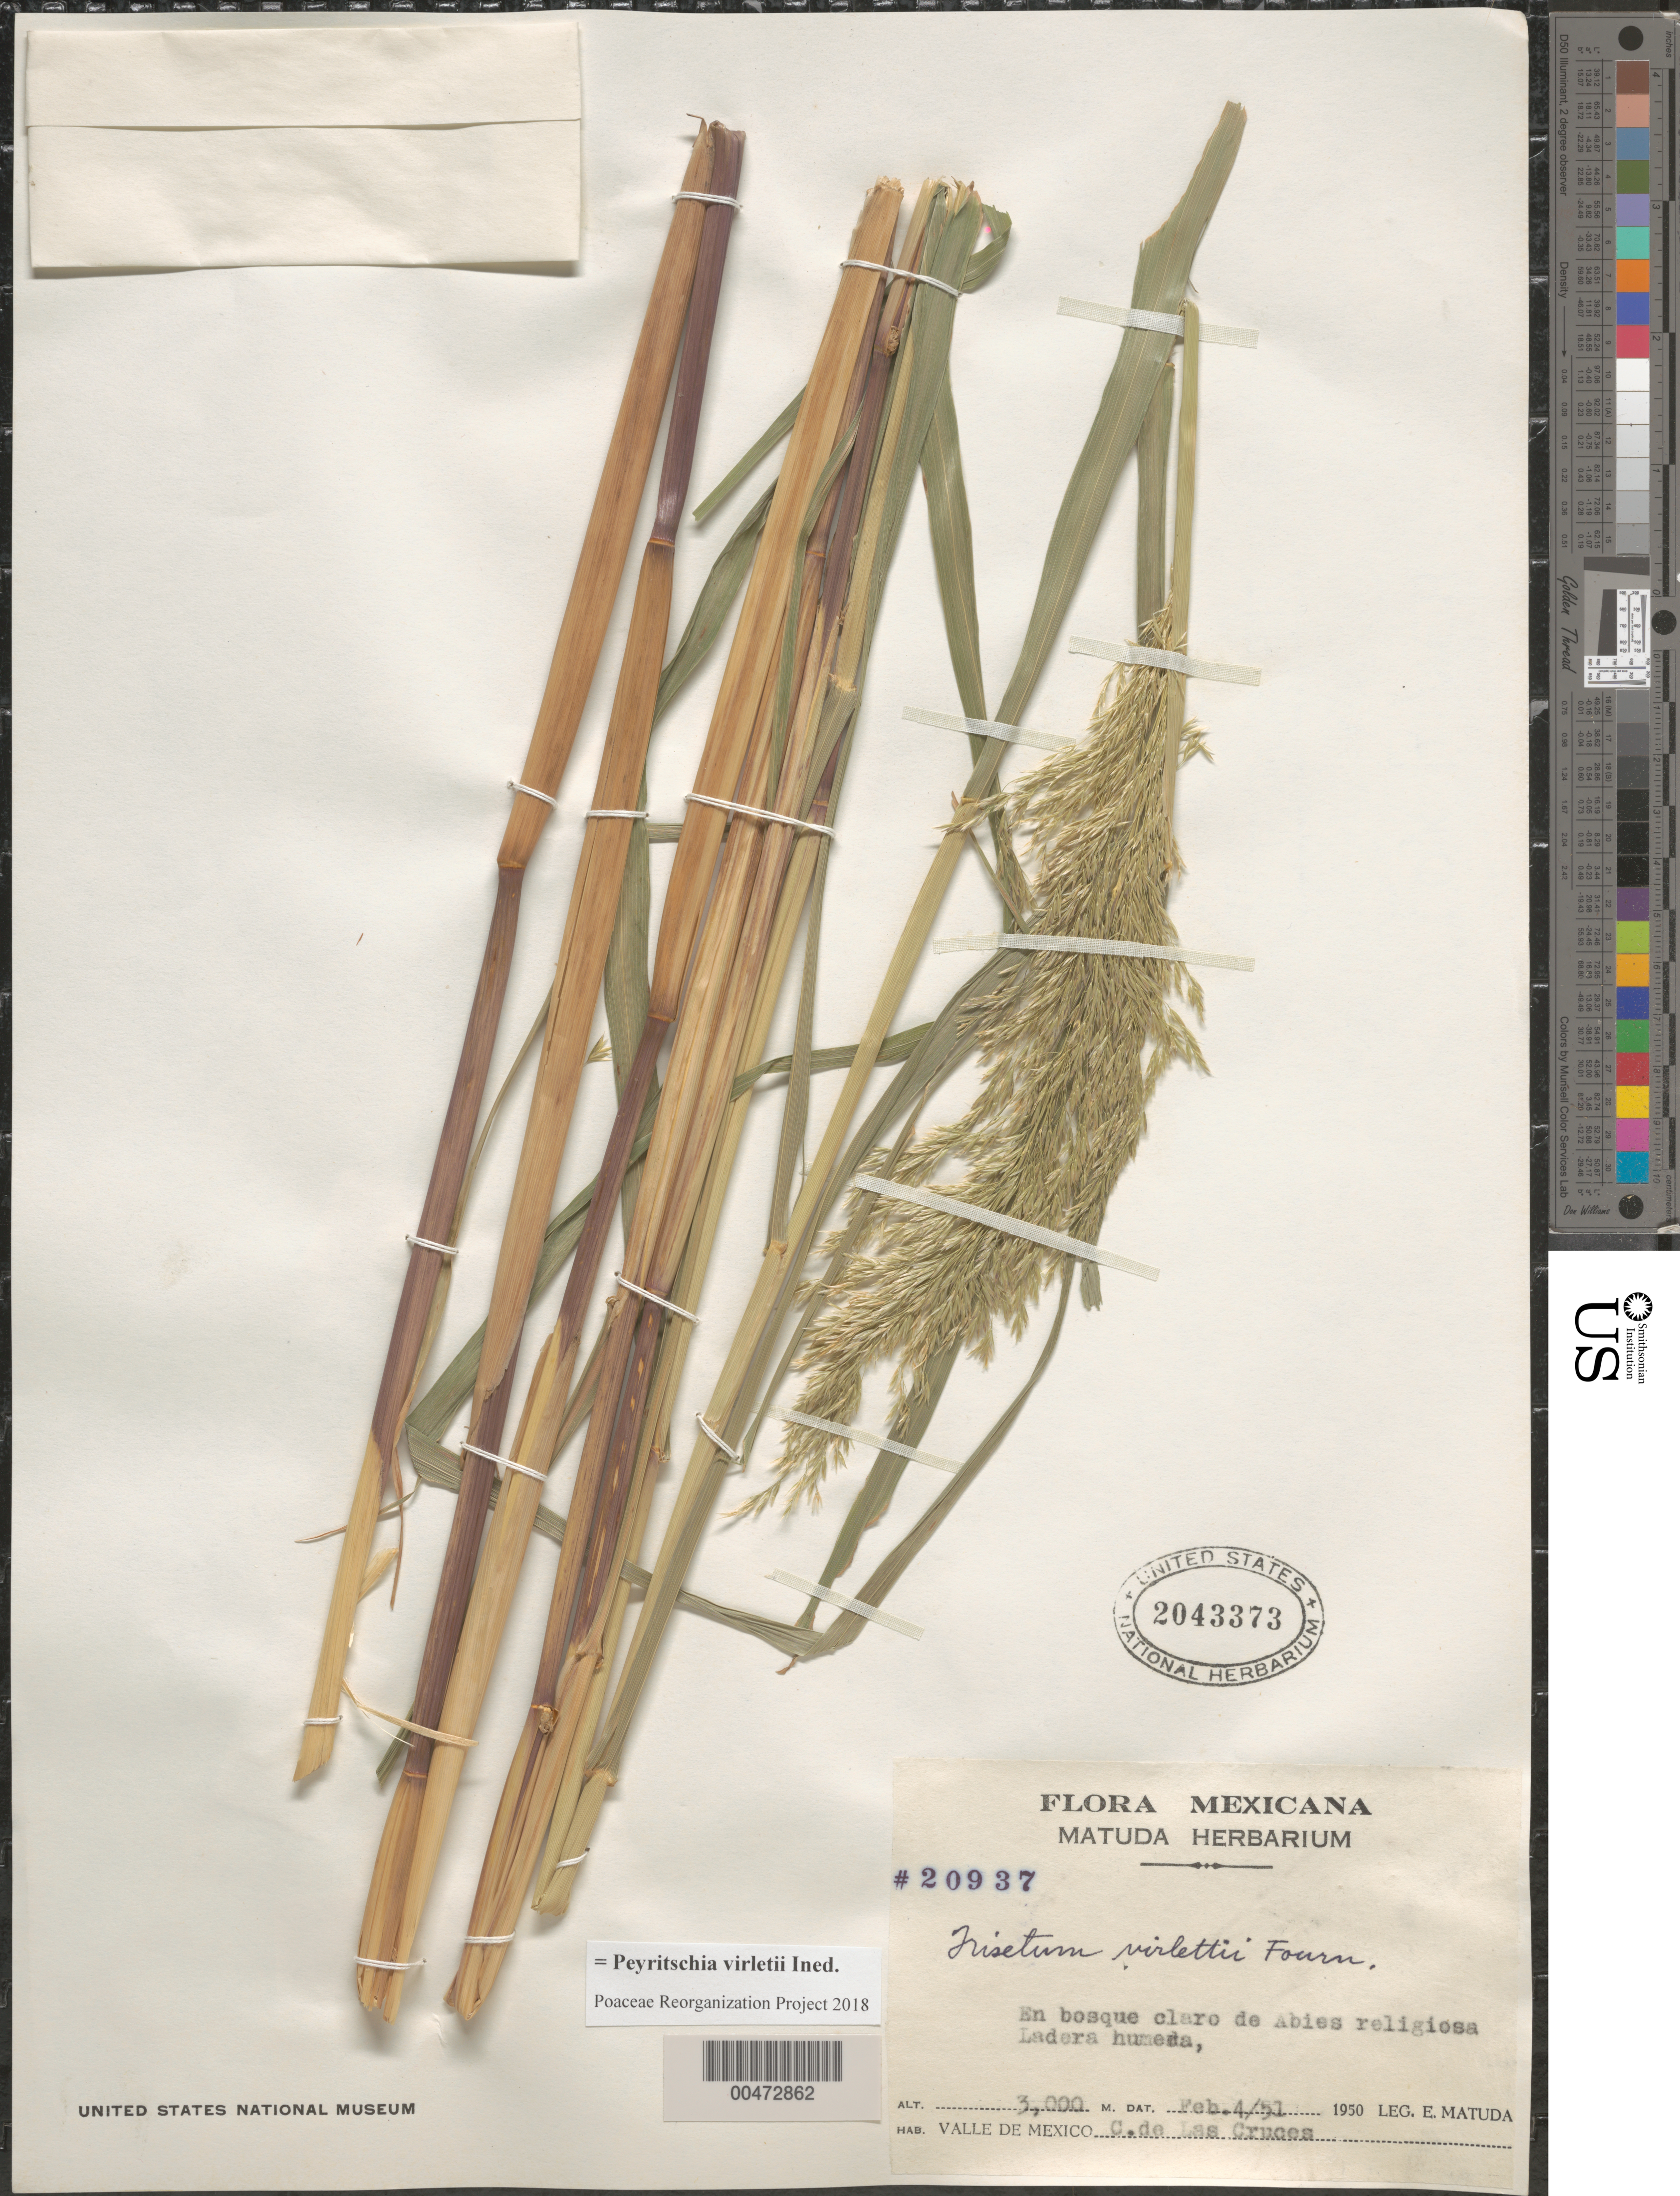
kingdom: Plantae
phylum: Tracheophyta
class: Liliopsida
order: Poales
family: Poaceae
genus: Peyritschia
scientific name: Peyritschia virletii ined.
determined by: Poaceae Reorganization Project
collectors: E. Matuda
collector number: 20937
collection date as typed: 4 Feb 1951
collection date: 1951-02-04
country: Mexico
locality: Valle de Mexico, C. de Las Cruces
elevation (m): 3000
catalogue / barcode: US 2043373